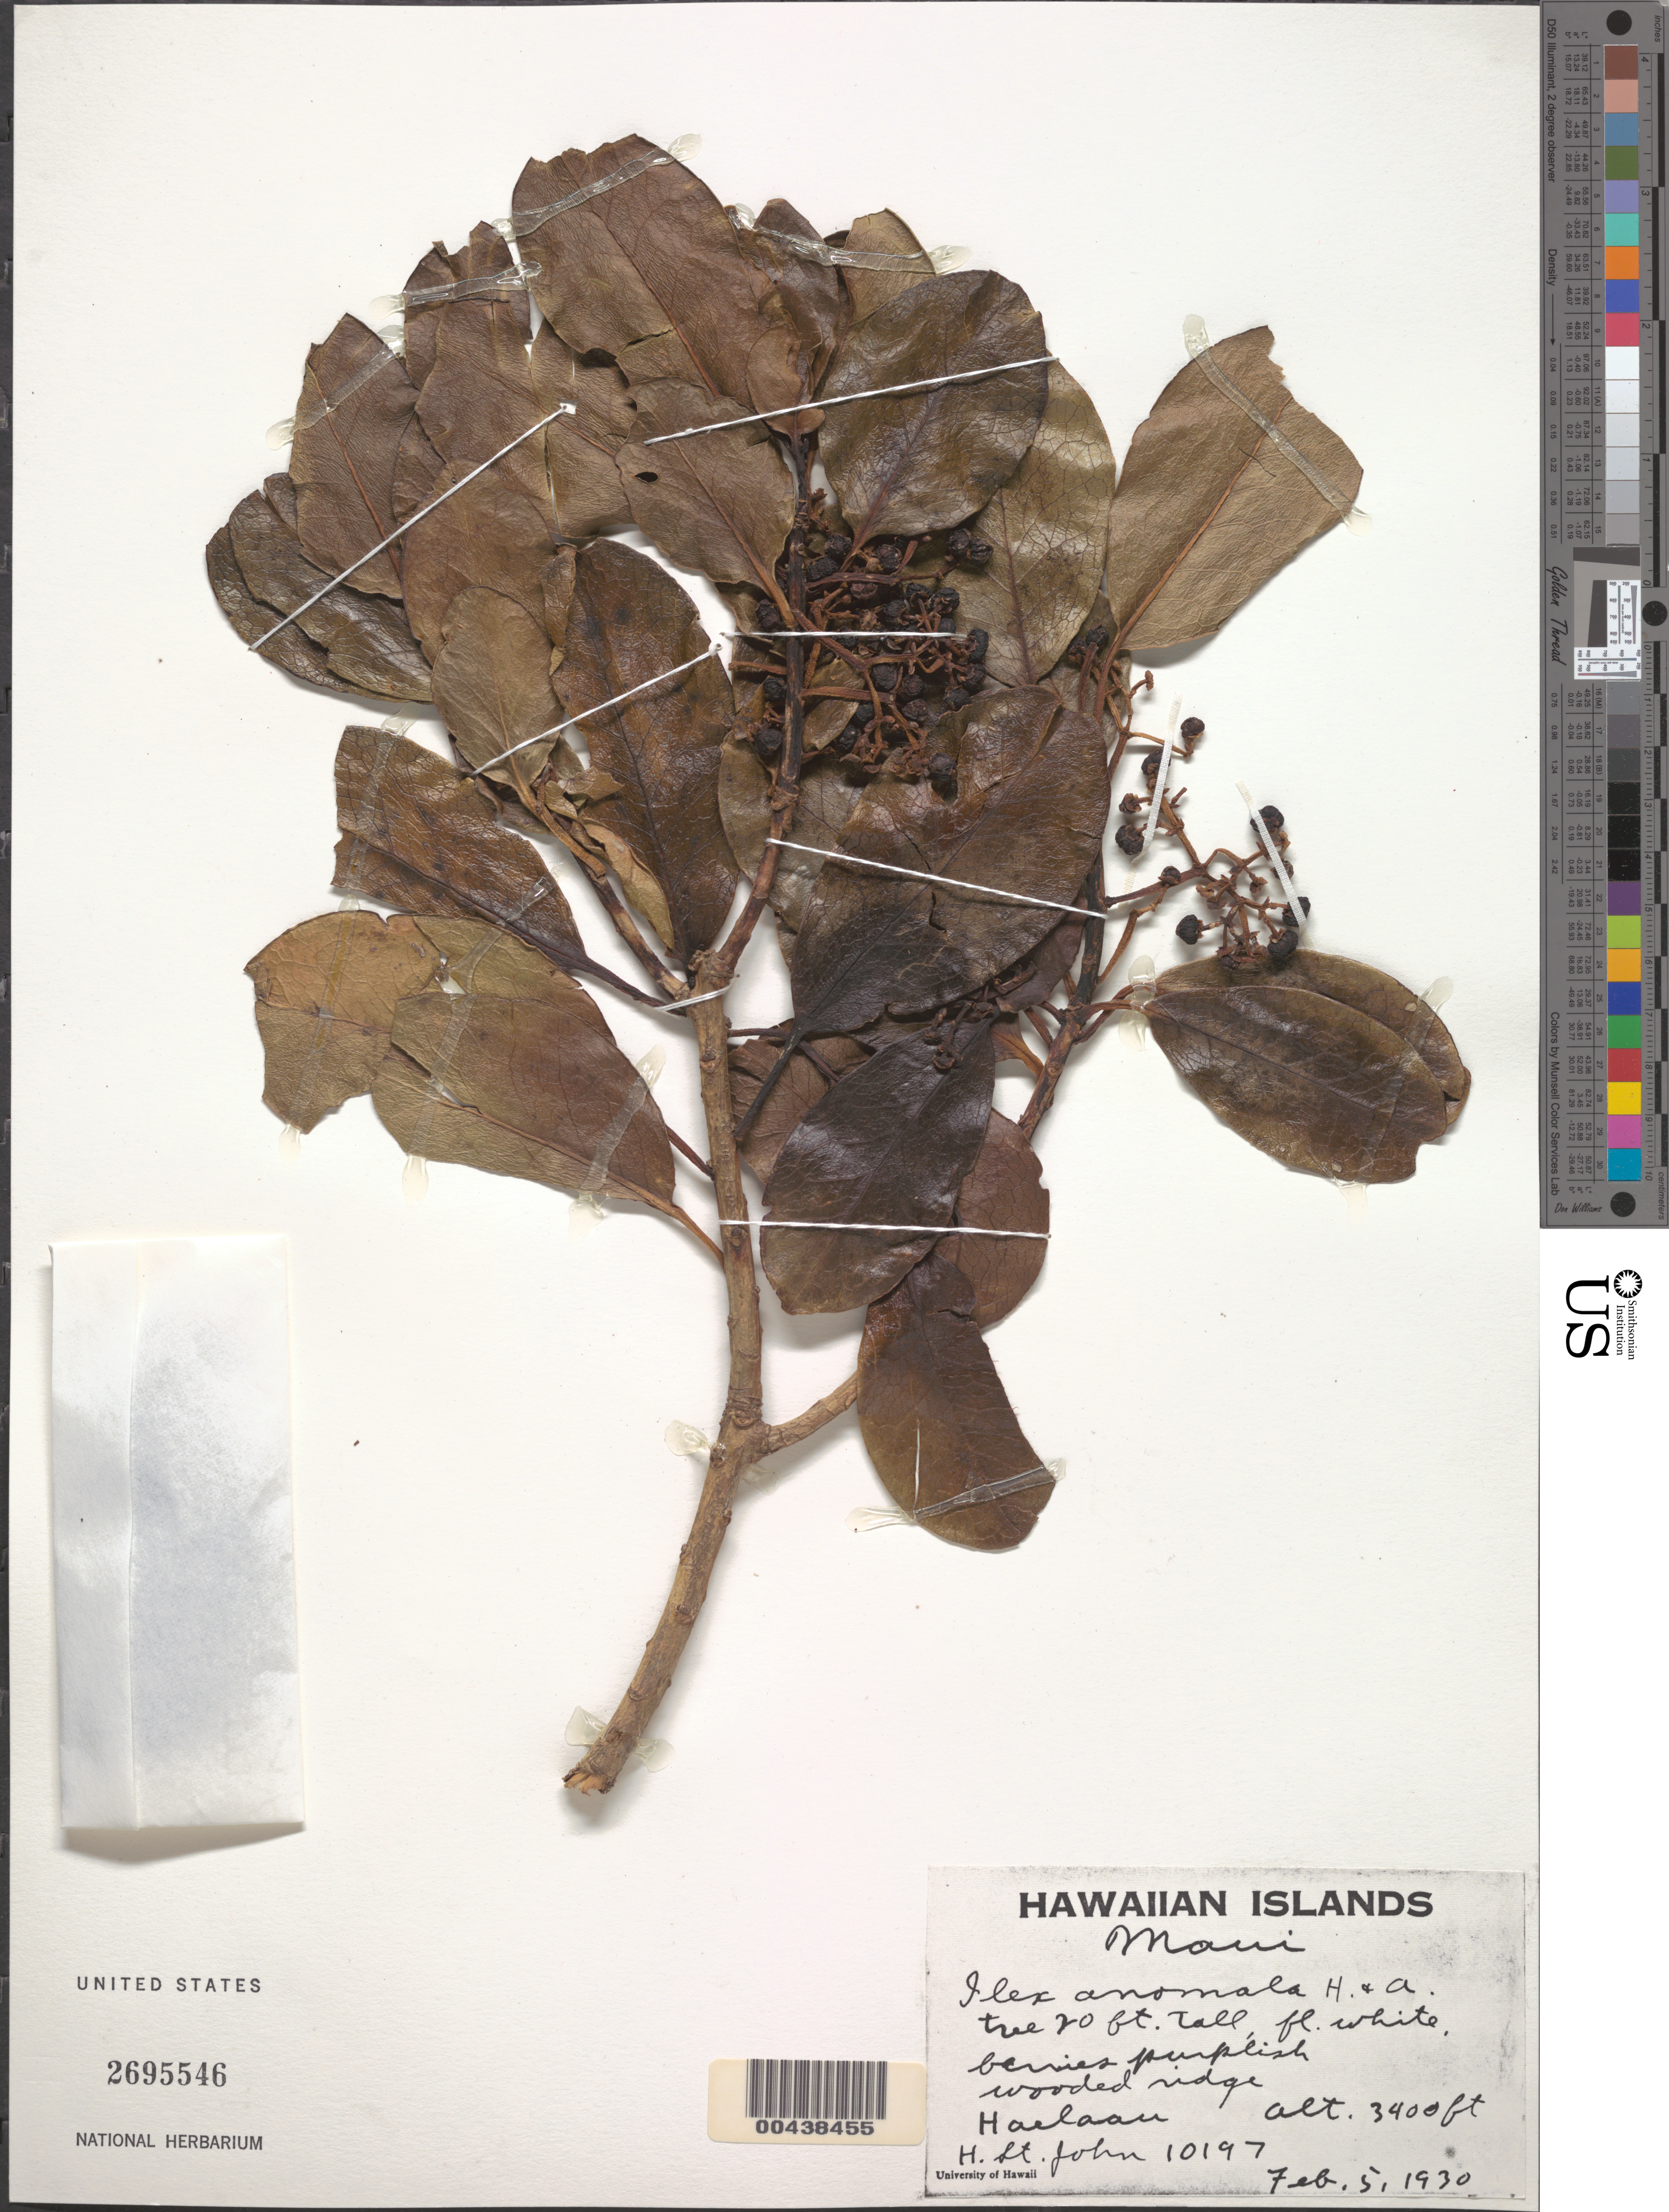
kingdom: Plantae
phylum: Tracheophyta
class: Magnoliopsida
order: Aquifoliales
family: Aquifoliaceae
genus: Ilex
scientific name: Ilex anomala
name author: Hook. & Arn.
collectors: H. St. John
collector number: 10197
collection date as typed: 5 Feb 1930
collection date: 1930-02-05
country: United States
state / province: Hawaii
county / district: Maui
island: Maui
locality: Haelaau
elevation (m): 1036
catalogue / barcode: US 2695546